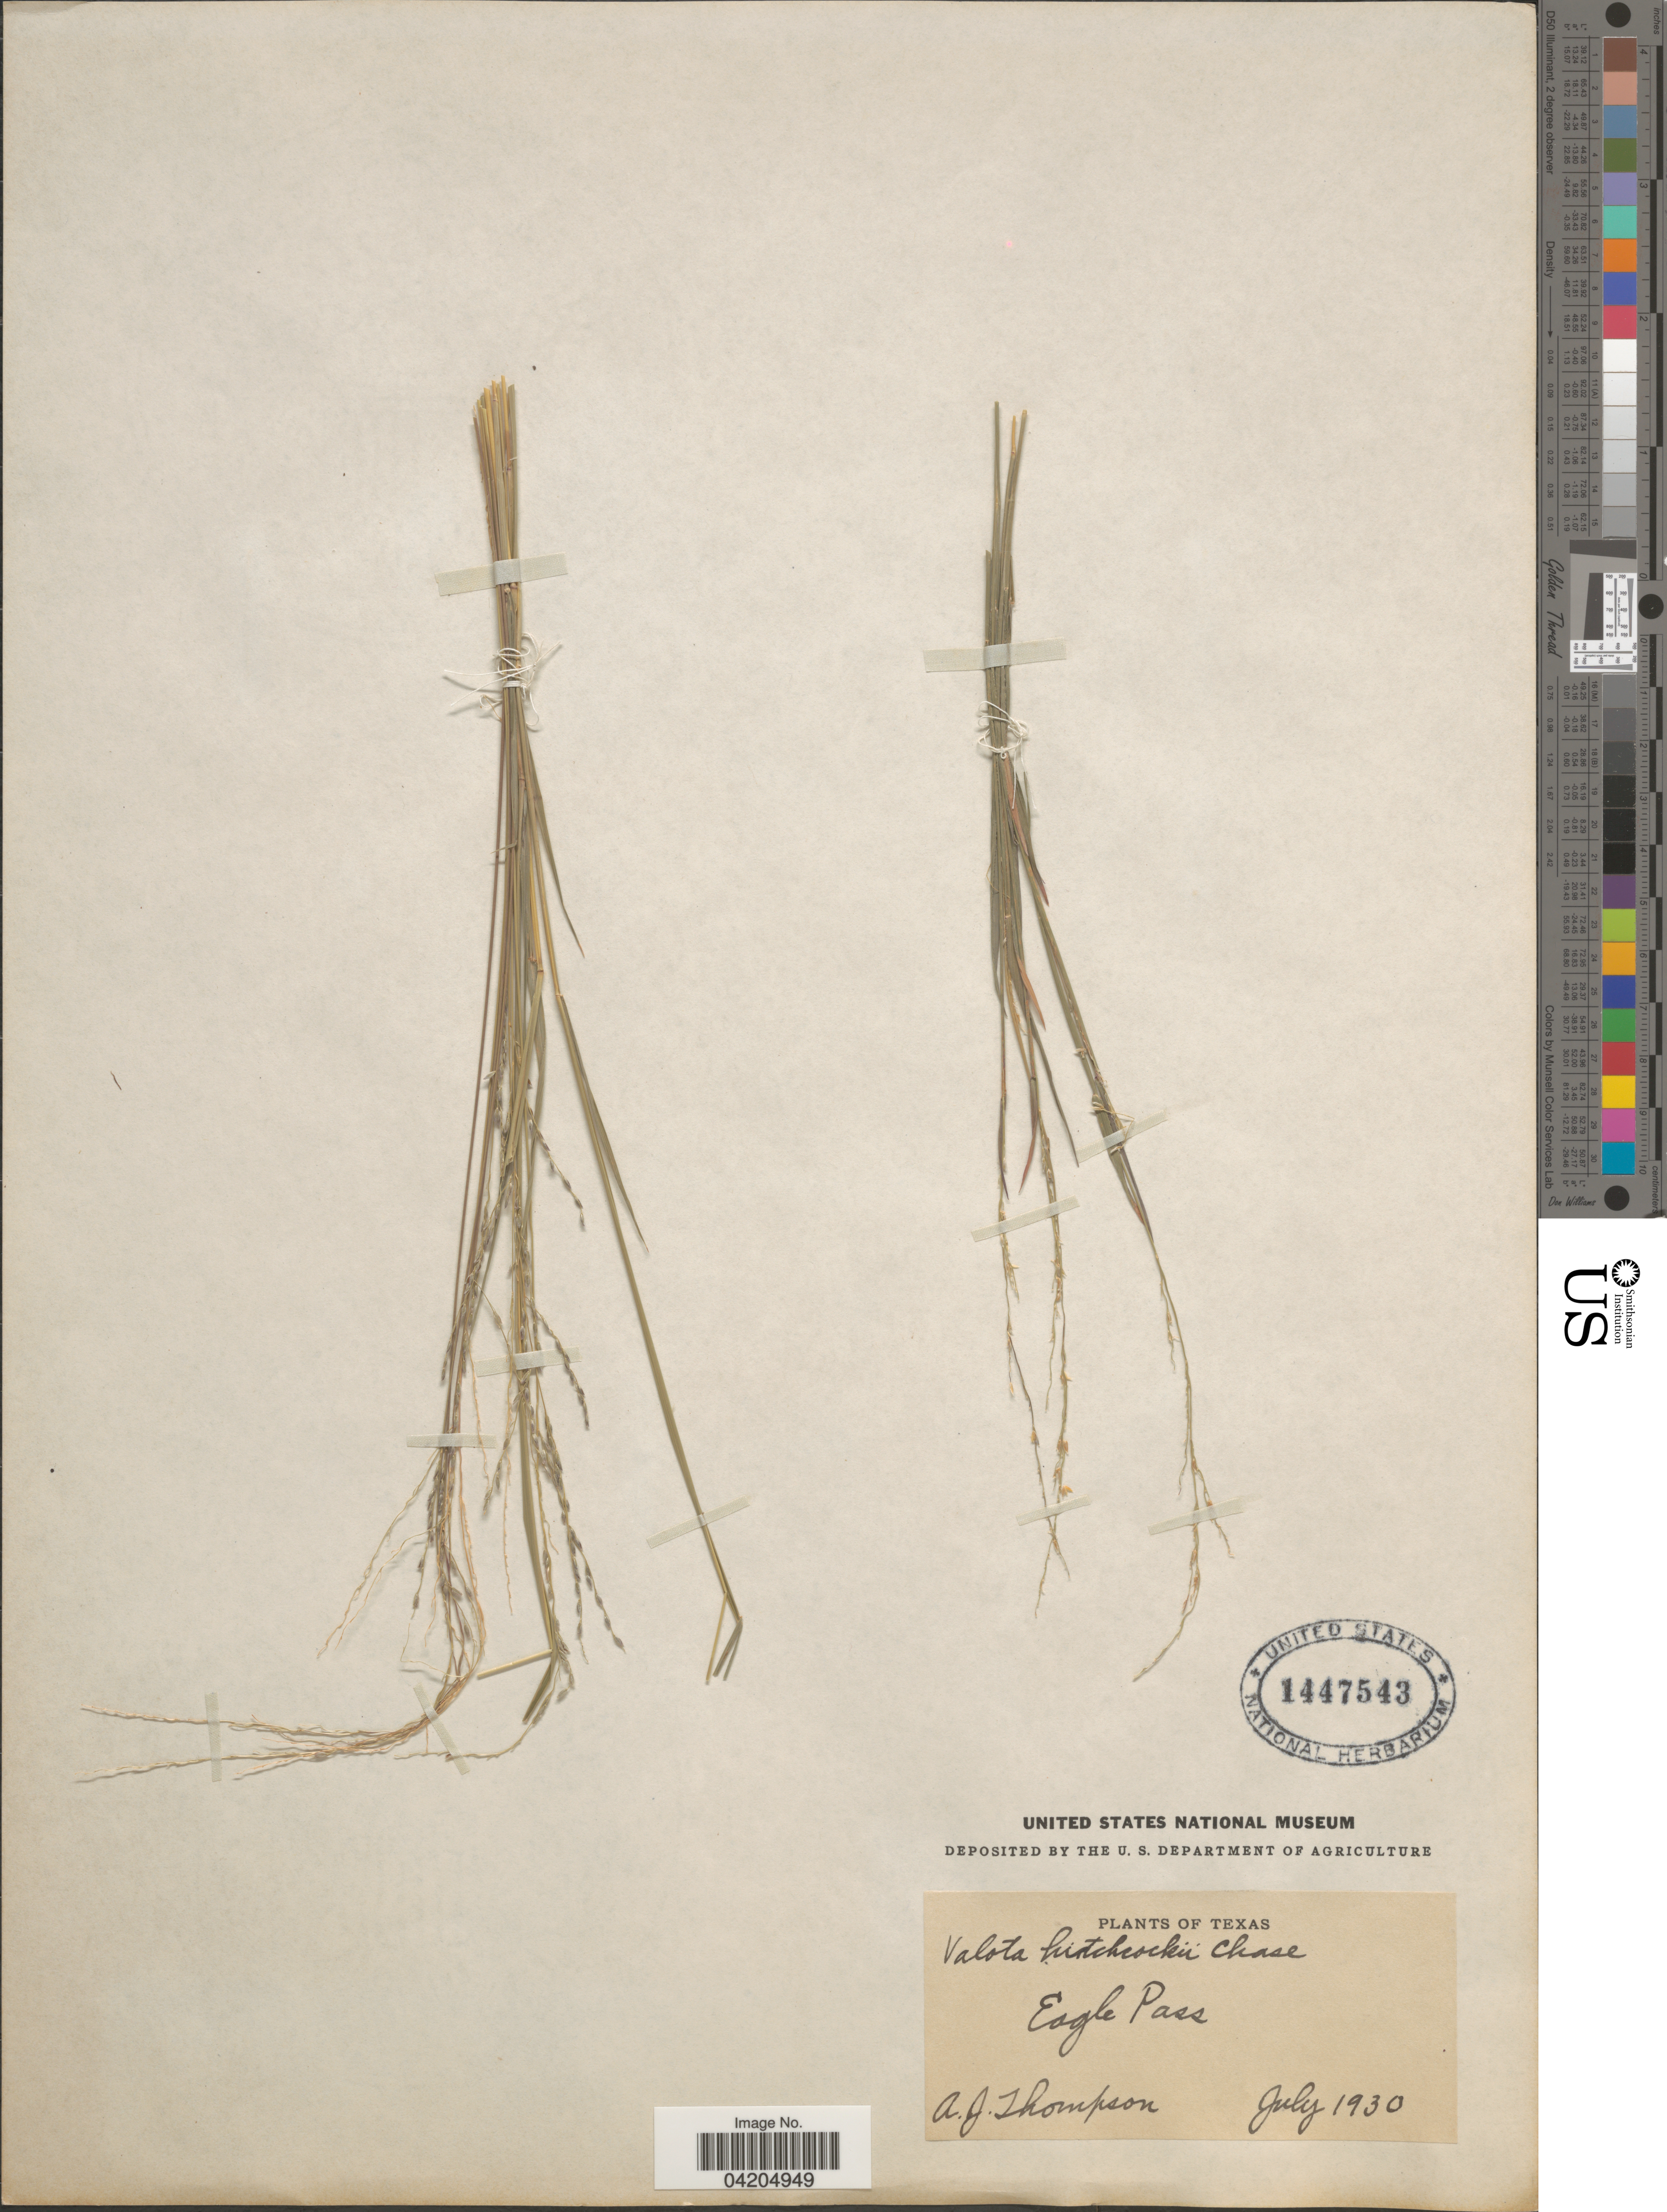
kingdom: Plantae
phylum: Tracheophyta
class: Liliopsida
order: Poales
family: Poaceae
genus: Digitaria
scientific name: Digitaria hitchcockii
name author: (Chase) Stuck.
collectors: A. Thompson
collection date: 1930-07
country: United States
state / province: Texas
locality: Eagle Pass.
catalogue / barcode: US 1447543